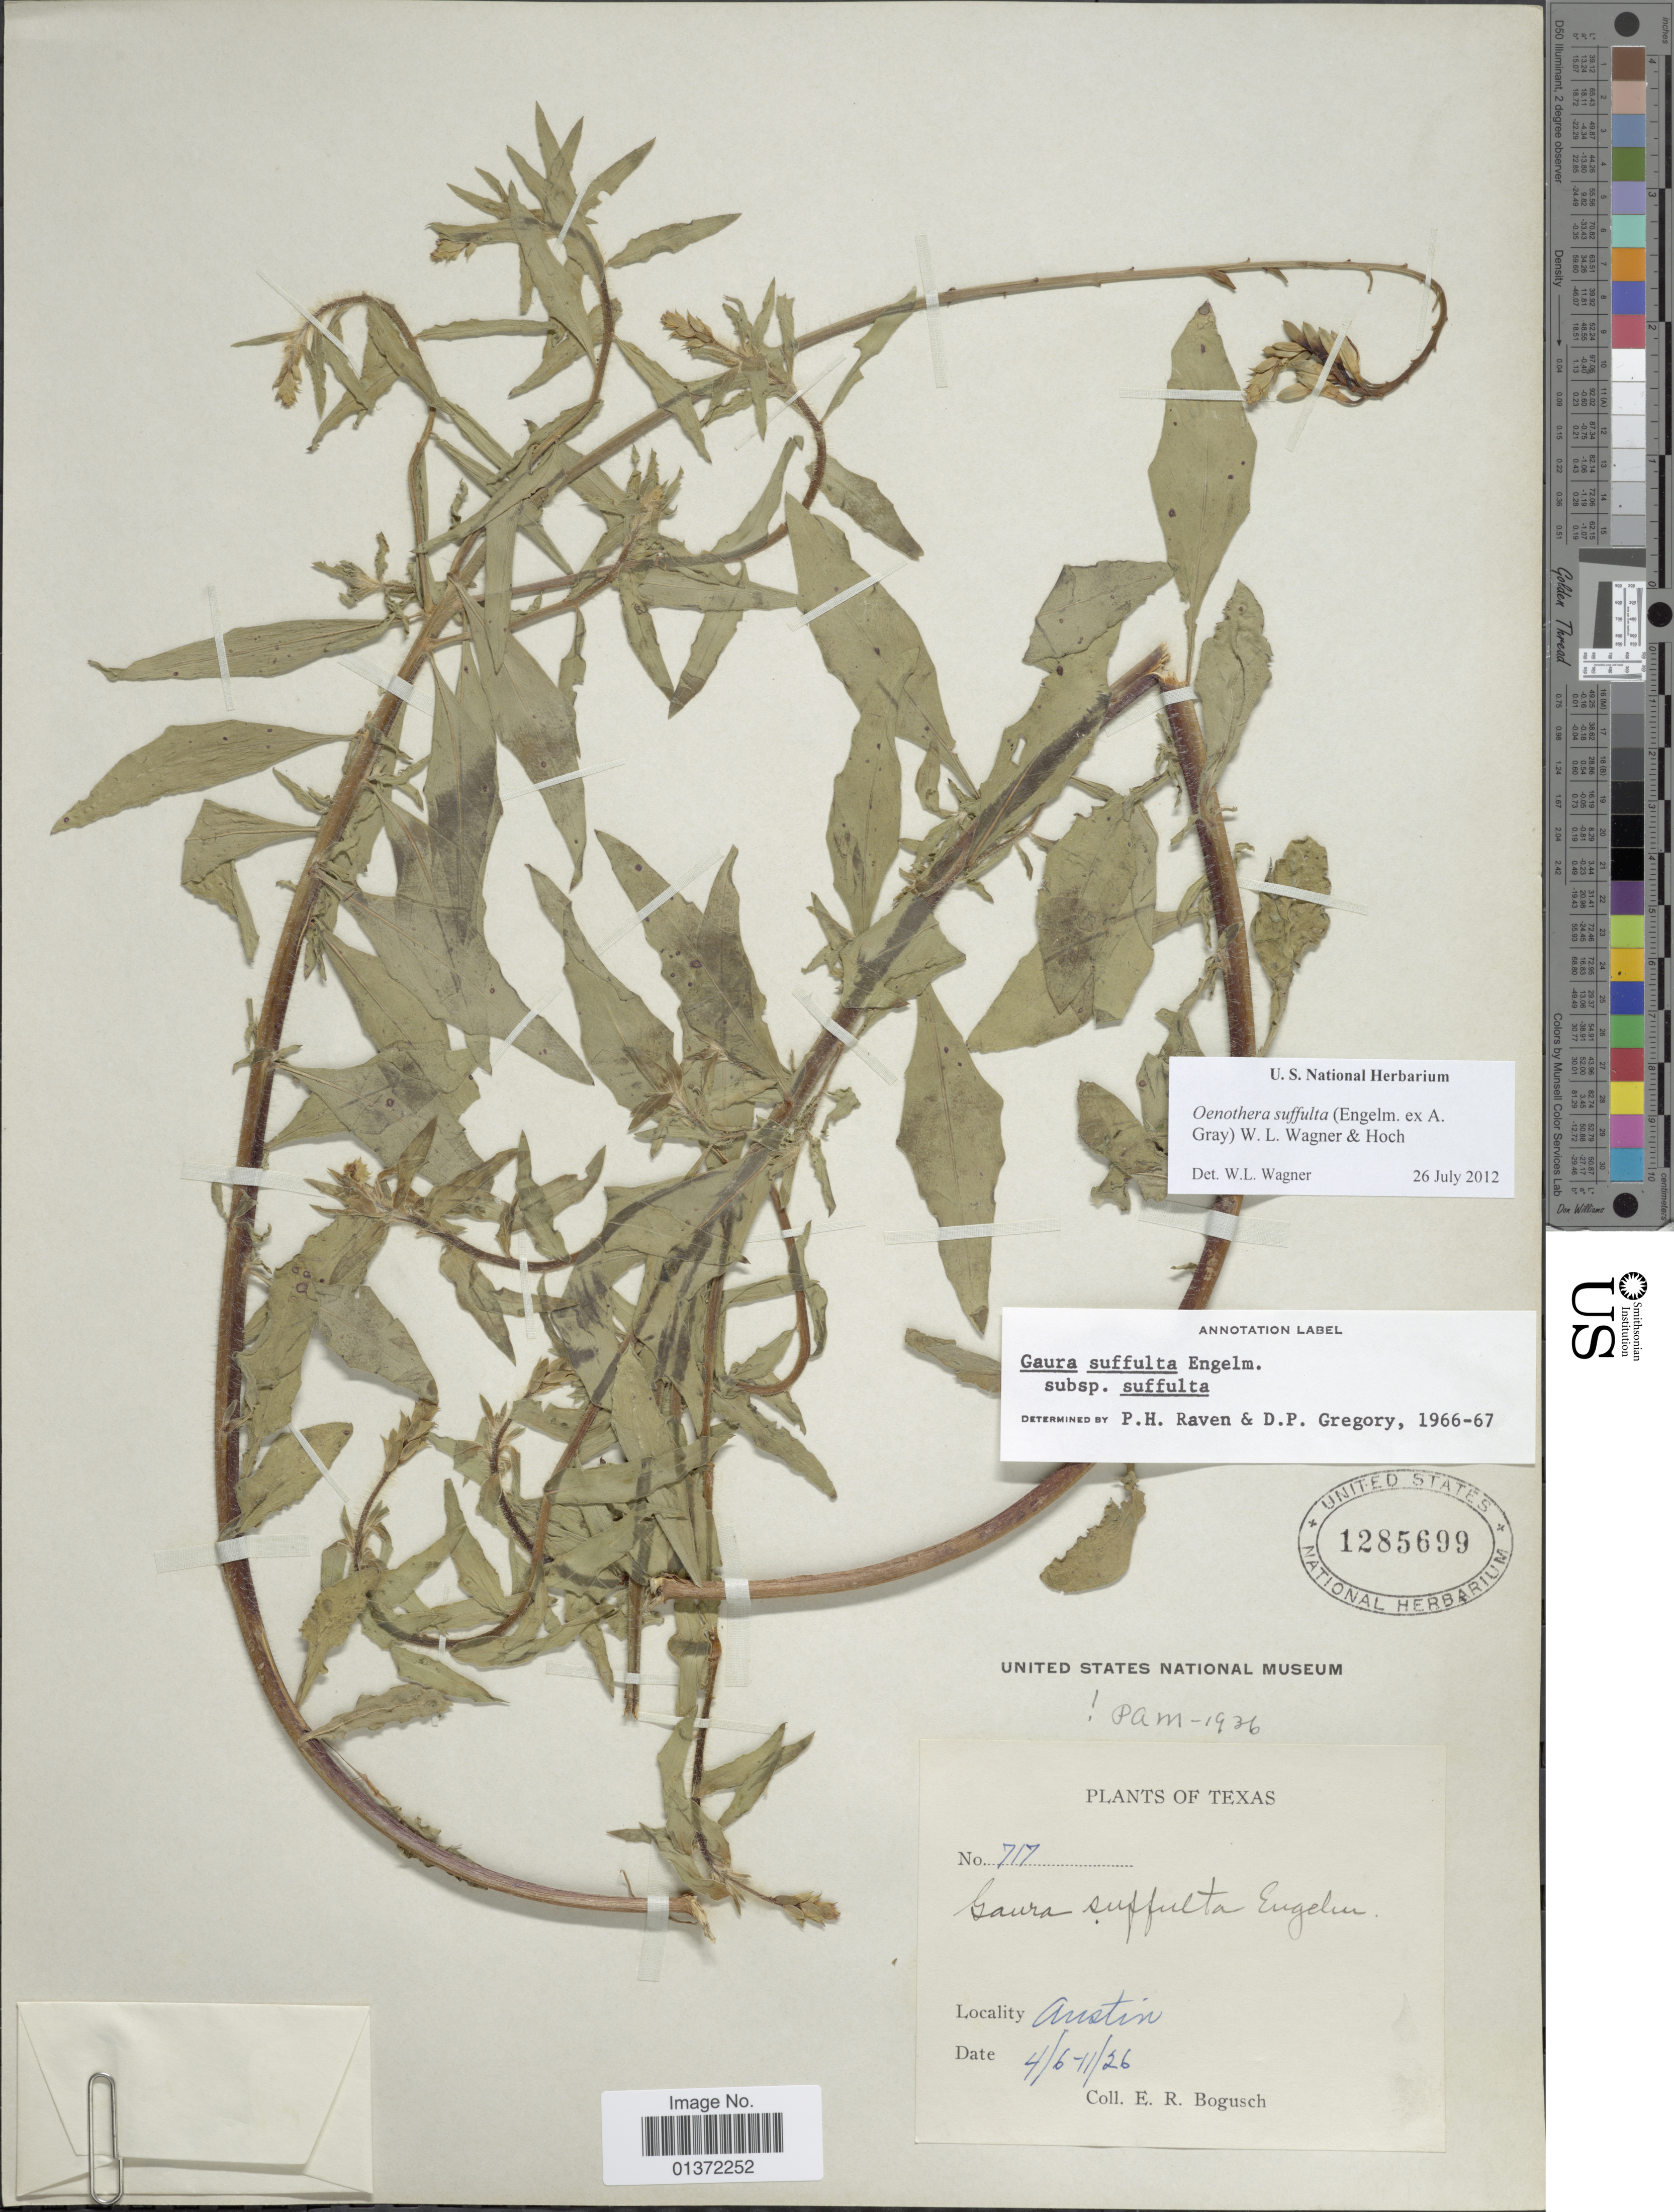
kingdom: Plantae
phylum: Tracheophyta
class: Magnoliopsida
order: Myrtales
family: Onagraceae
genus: Oenothera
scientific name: Oenothera suffulta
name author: (Engelm. ex A. Gray) W.L. Wagner & Hoch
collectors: E. Bogusch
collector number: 717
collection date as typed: Transcribed d/m/y: 4/11/26 to 11/6/26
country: United States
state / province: Texas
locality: Austin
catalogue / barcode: US 1285699